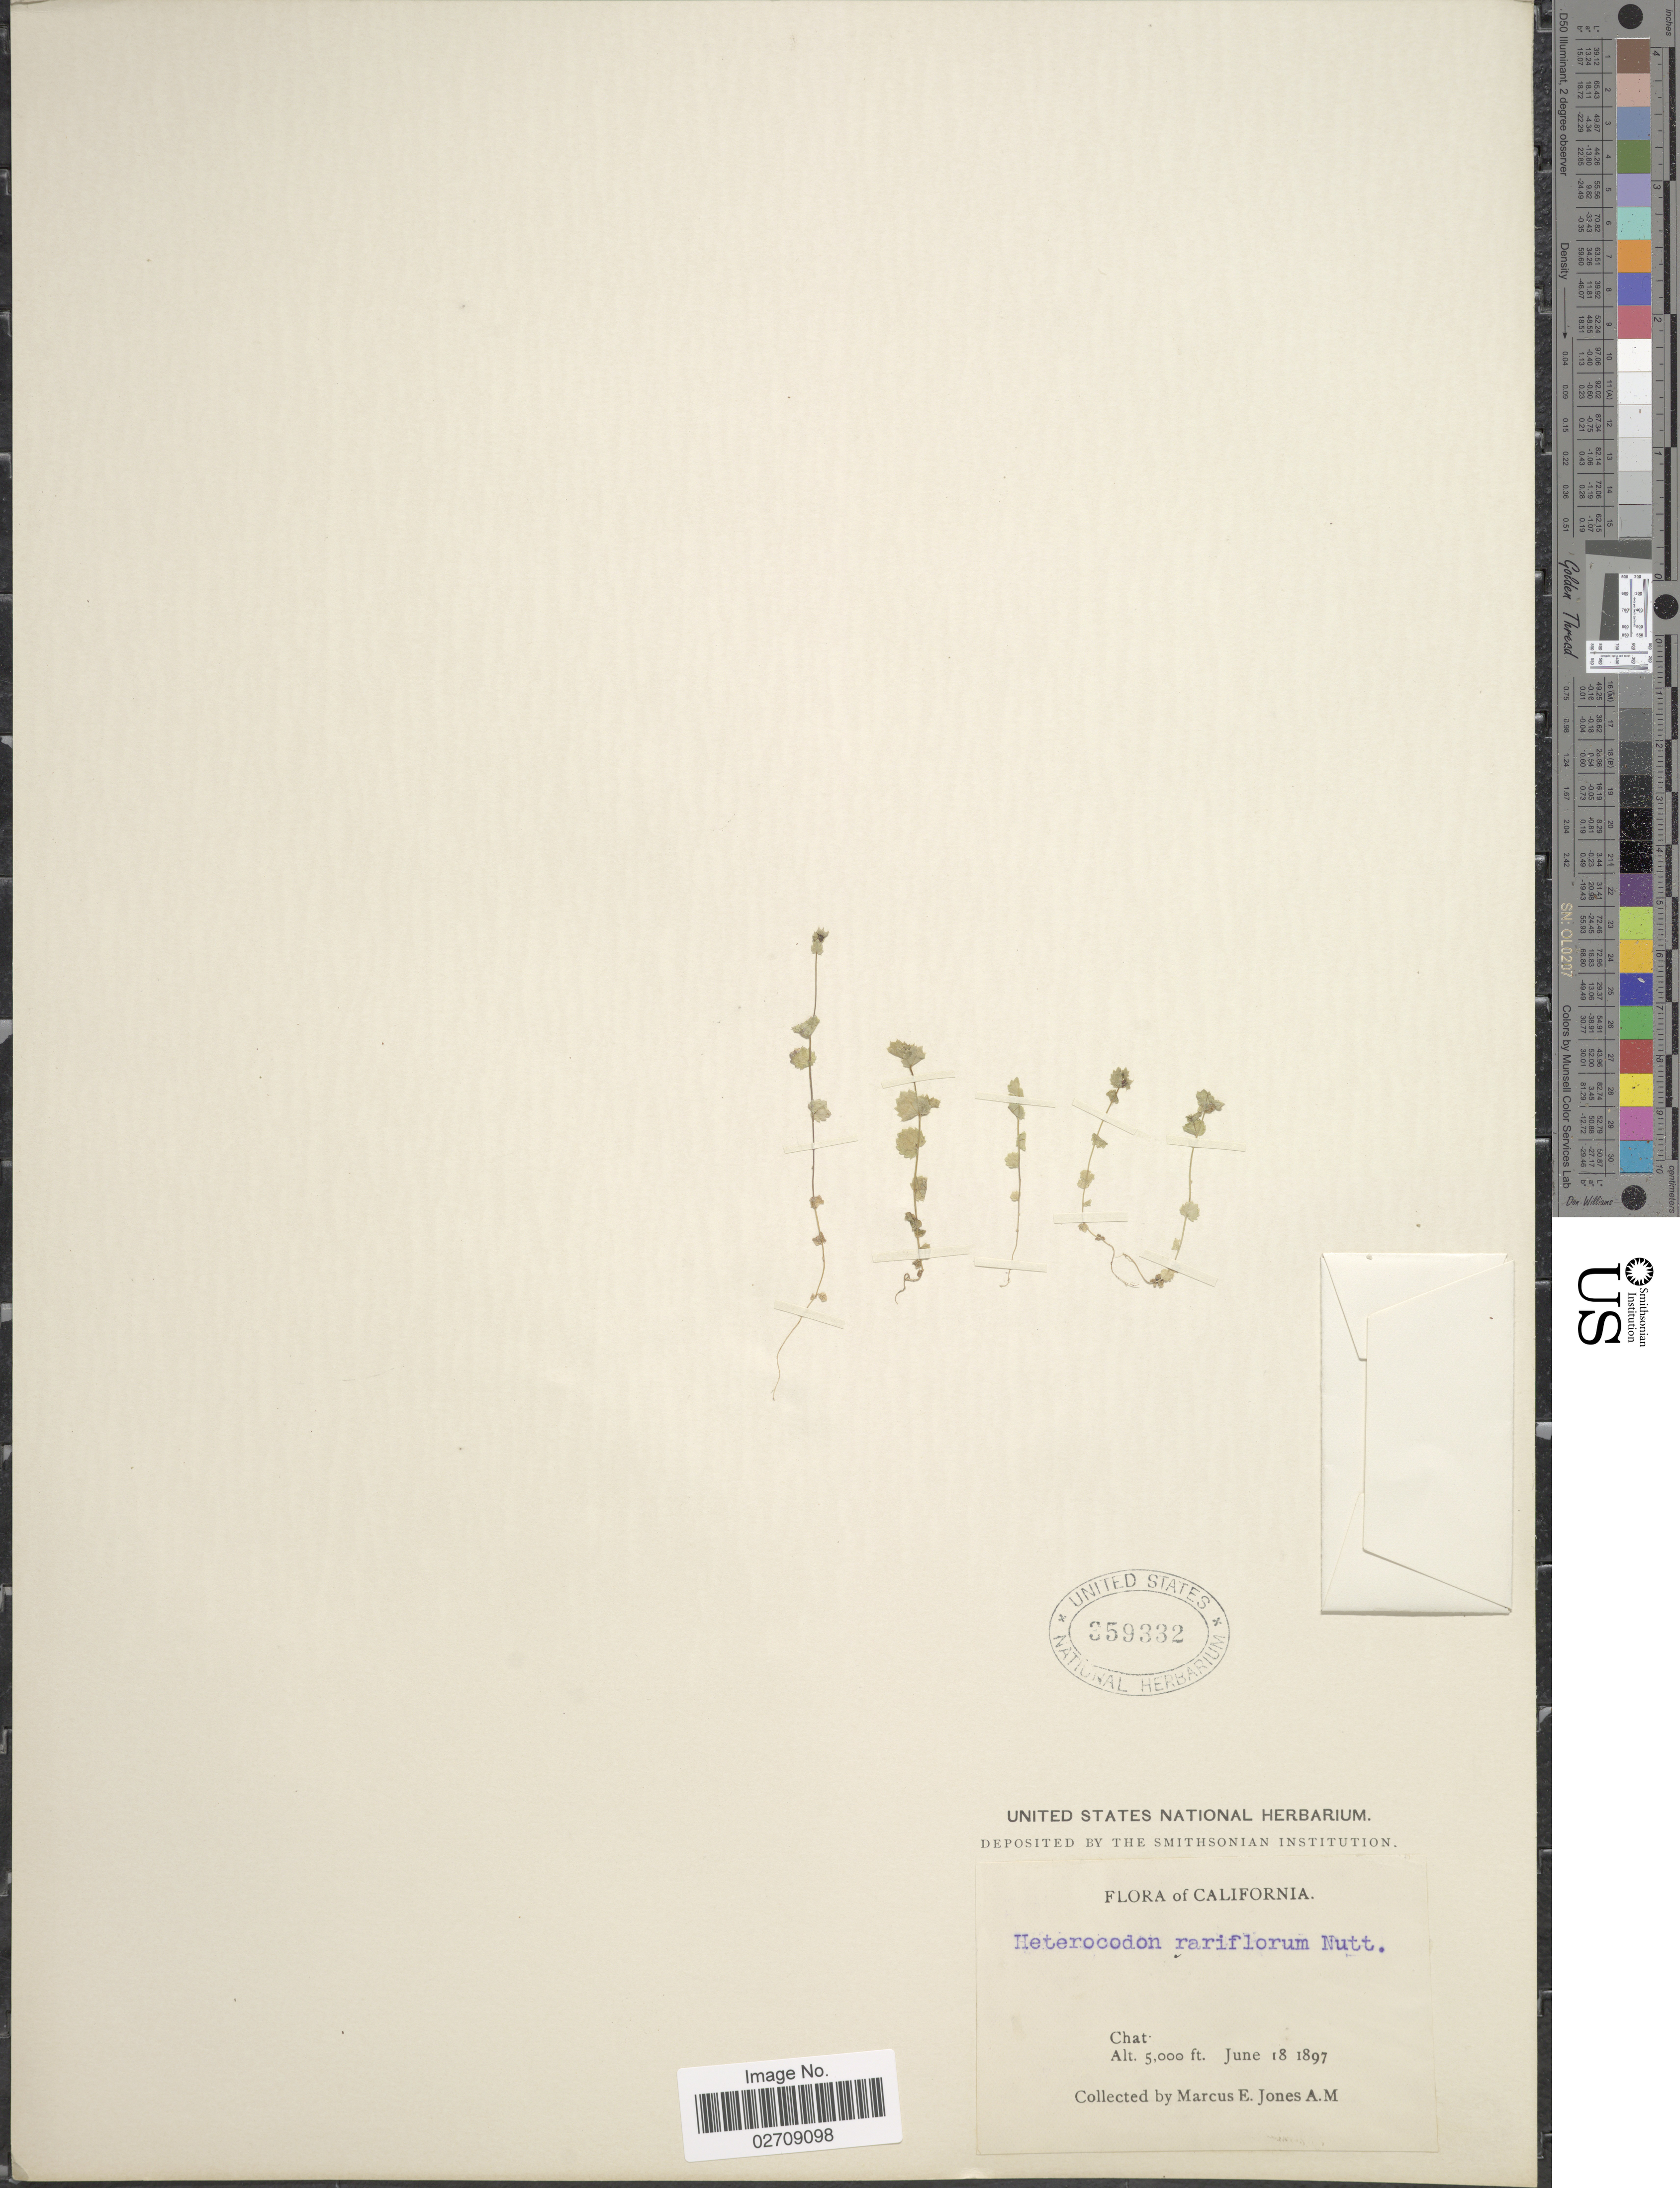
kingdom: Plantae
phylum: Tracheophyta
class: Magnoliopsida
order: Asterales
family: Campanulaceae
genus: Heterocodon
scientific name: Heterocodon rariflorum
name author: Nutt.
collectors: M. E. Jones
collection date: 1897-06-18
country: United States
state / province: California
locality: Chat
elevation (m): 1524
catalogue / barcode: US 359332